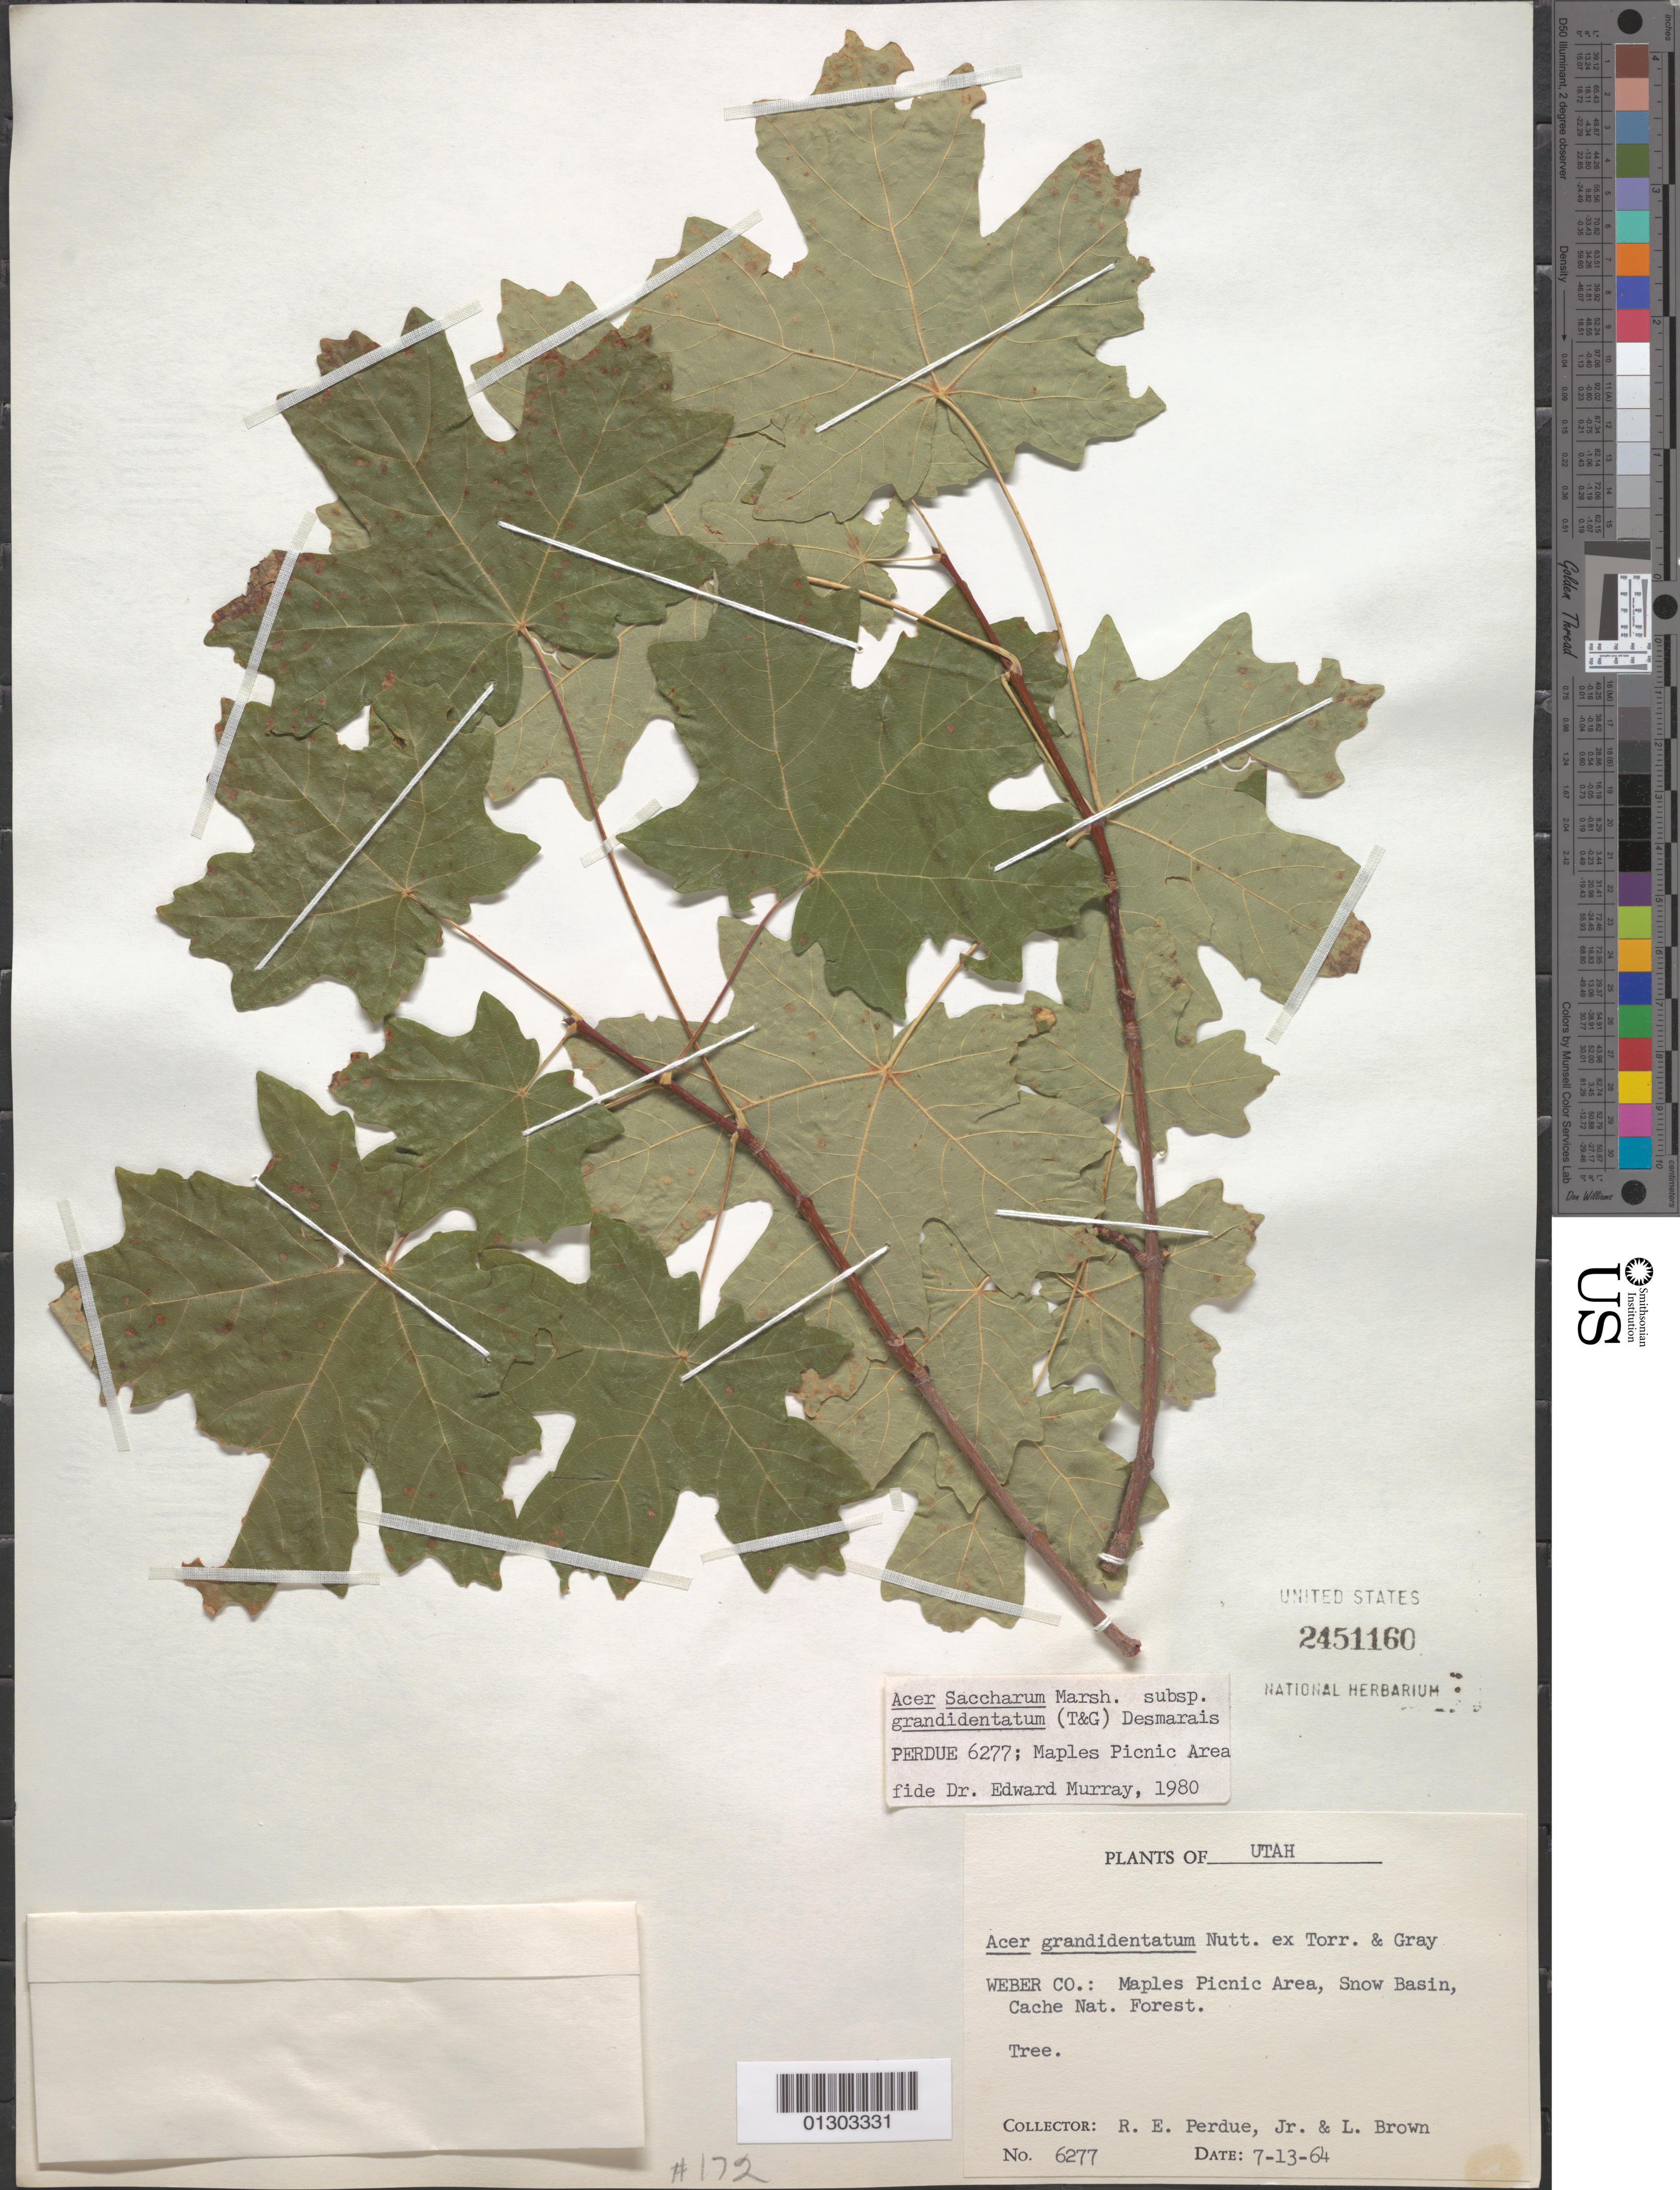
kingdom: Plantae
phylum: Tracheophyta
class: Magnoliopsida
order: Sapindales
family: Sapindaceae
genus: Acer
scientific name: Acer grandidentatum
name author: Nutt.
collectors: R. E. Perdue & L. Brown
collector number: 6277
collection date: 1964-07-13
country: United States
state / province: Utah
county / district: Weber County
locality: Weber County, Cache Nat. Forest, Maples Picnic Area, Snow Basin.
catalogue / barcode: US 2451160